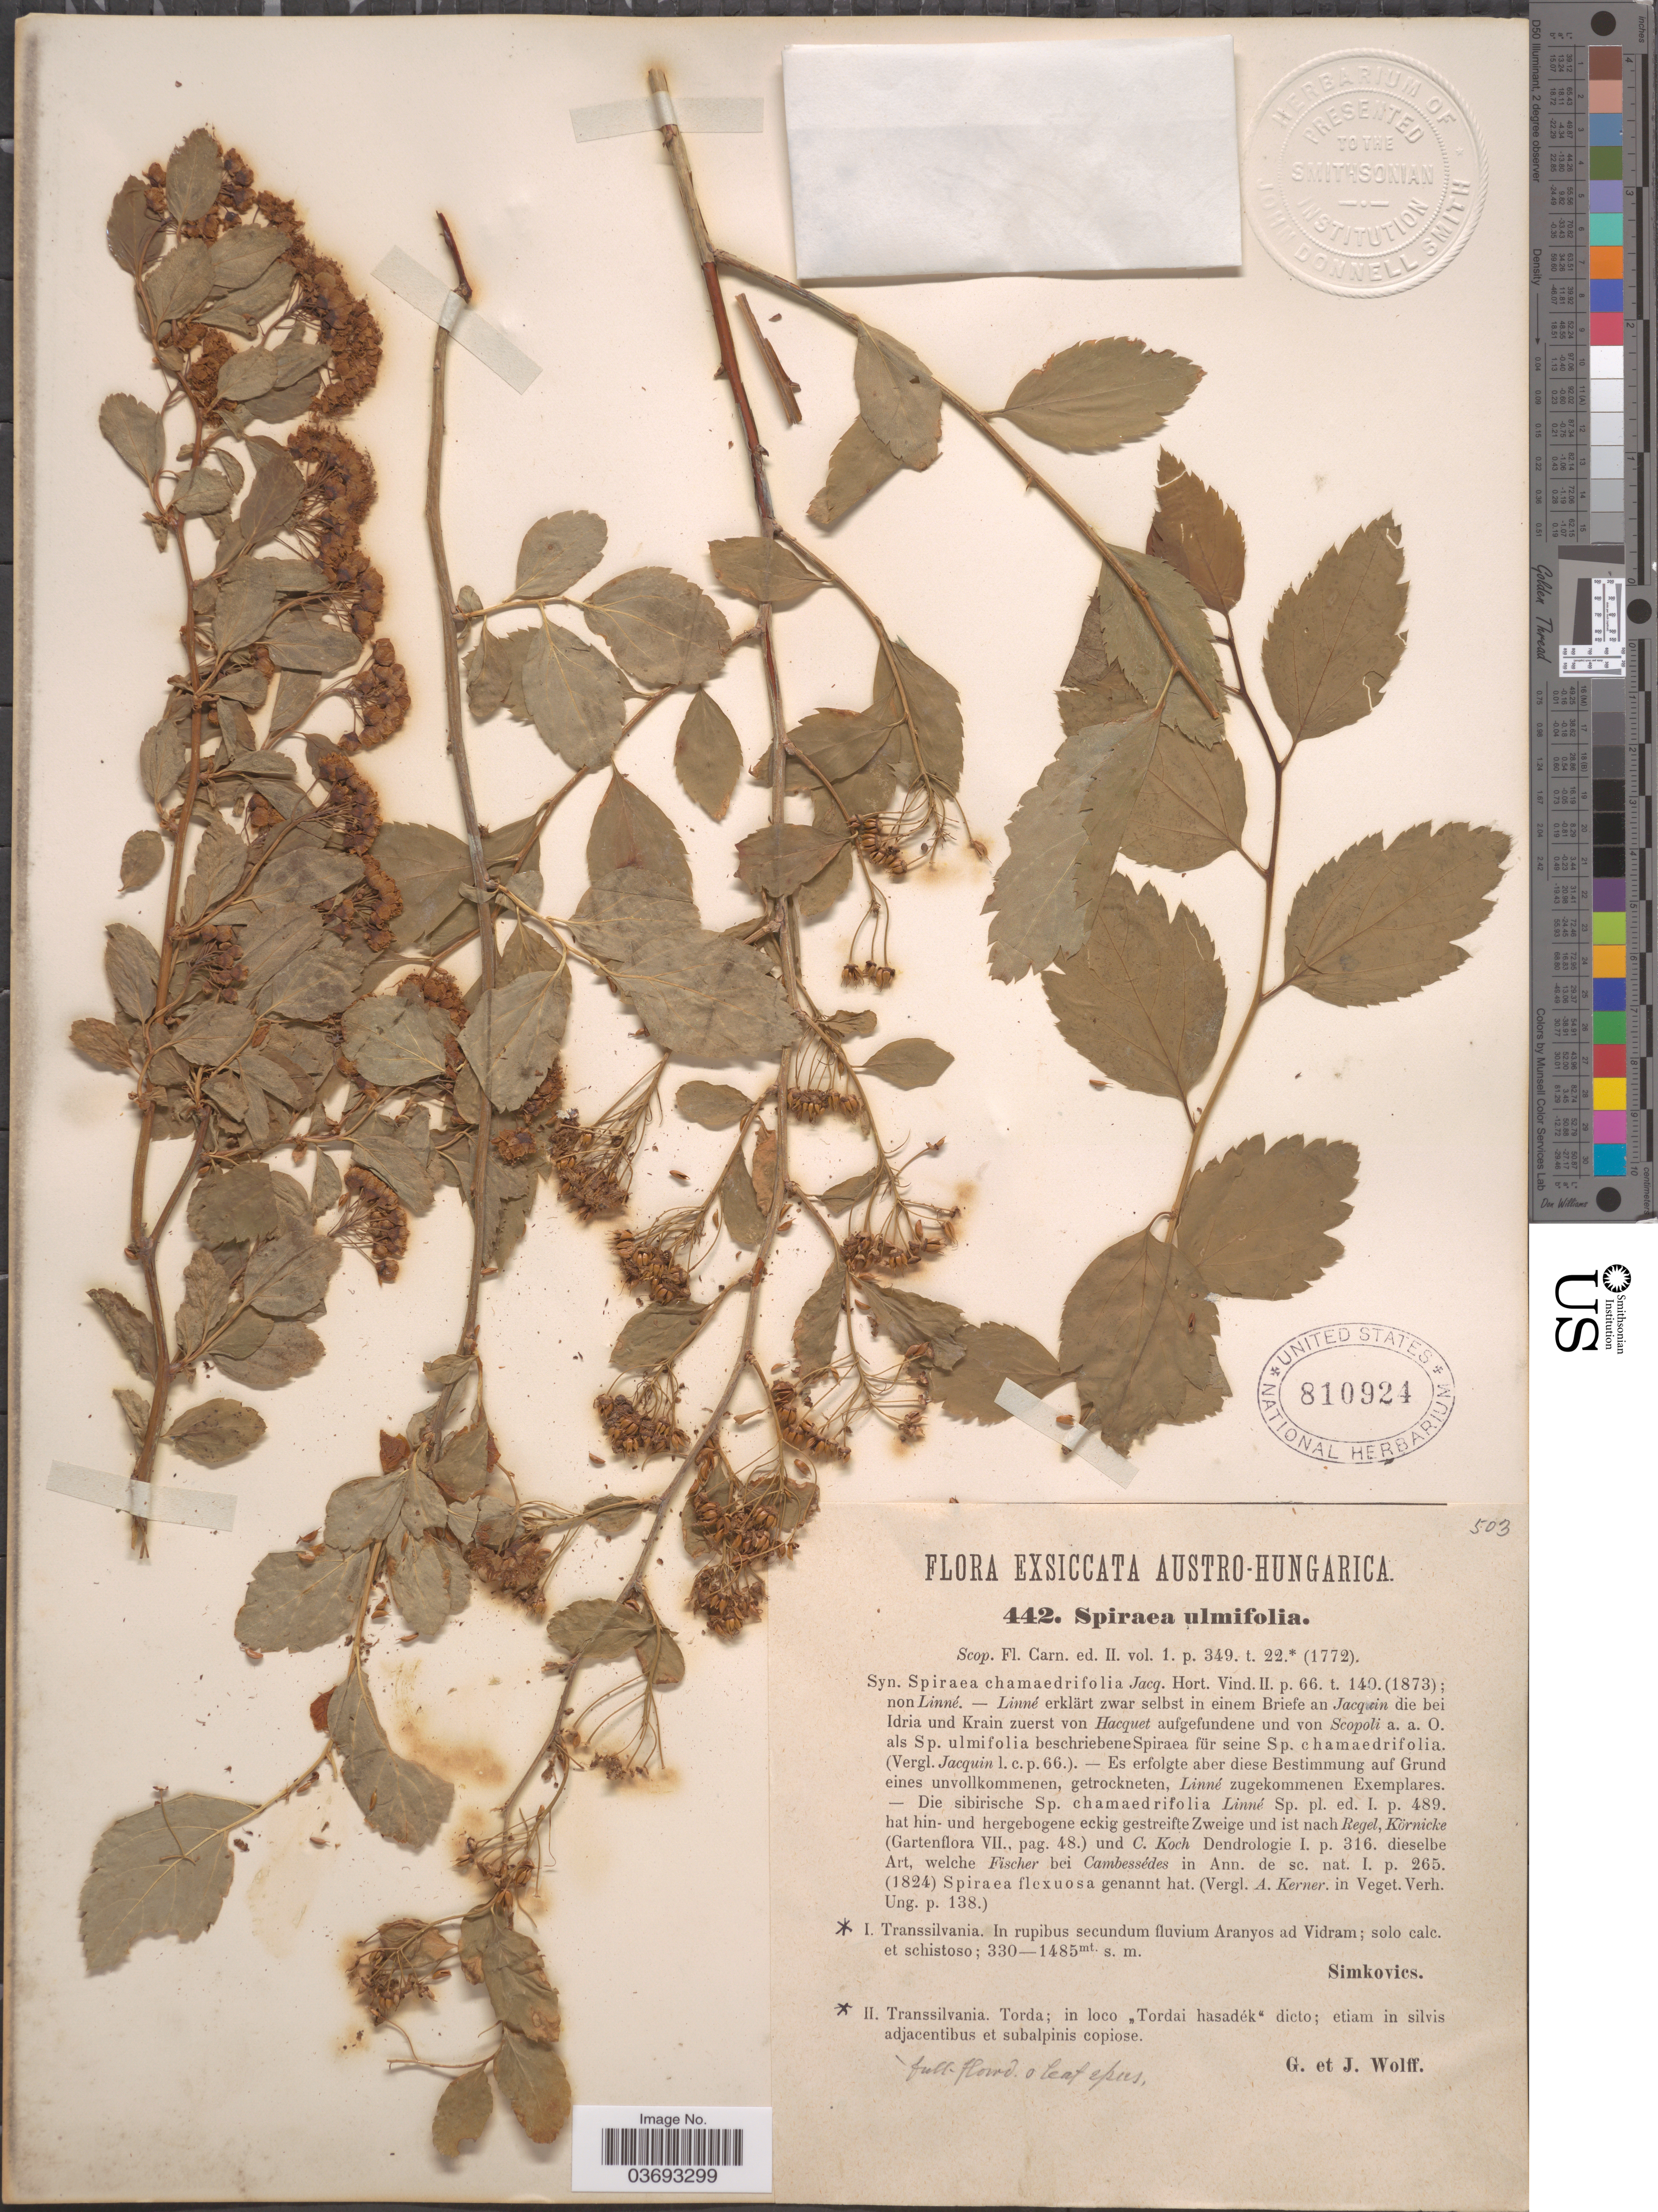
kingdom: Plantae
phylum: Tracheophyta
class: Magnoliopsida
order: Rosales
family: Rosaceae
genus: Spiraea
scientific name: Spiraea ulmifolia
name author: Scop.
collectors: -. Simkovics, G. Wolff & J. Wolff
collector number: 442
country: Romania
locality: Austro-Hungarica. I. Transsilvania. In rupibus secundum fluvium Aranyos ad Vidram; solo calc. et schistoso. II. Transsilvania. Torda; in loco "Tordai hasadék" dicto; etiam in silvis adjacentibus et subalpinis copiose.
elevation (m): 330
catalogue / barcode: US 810924